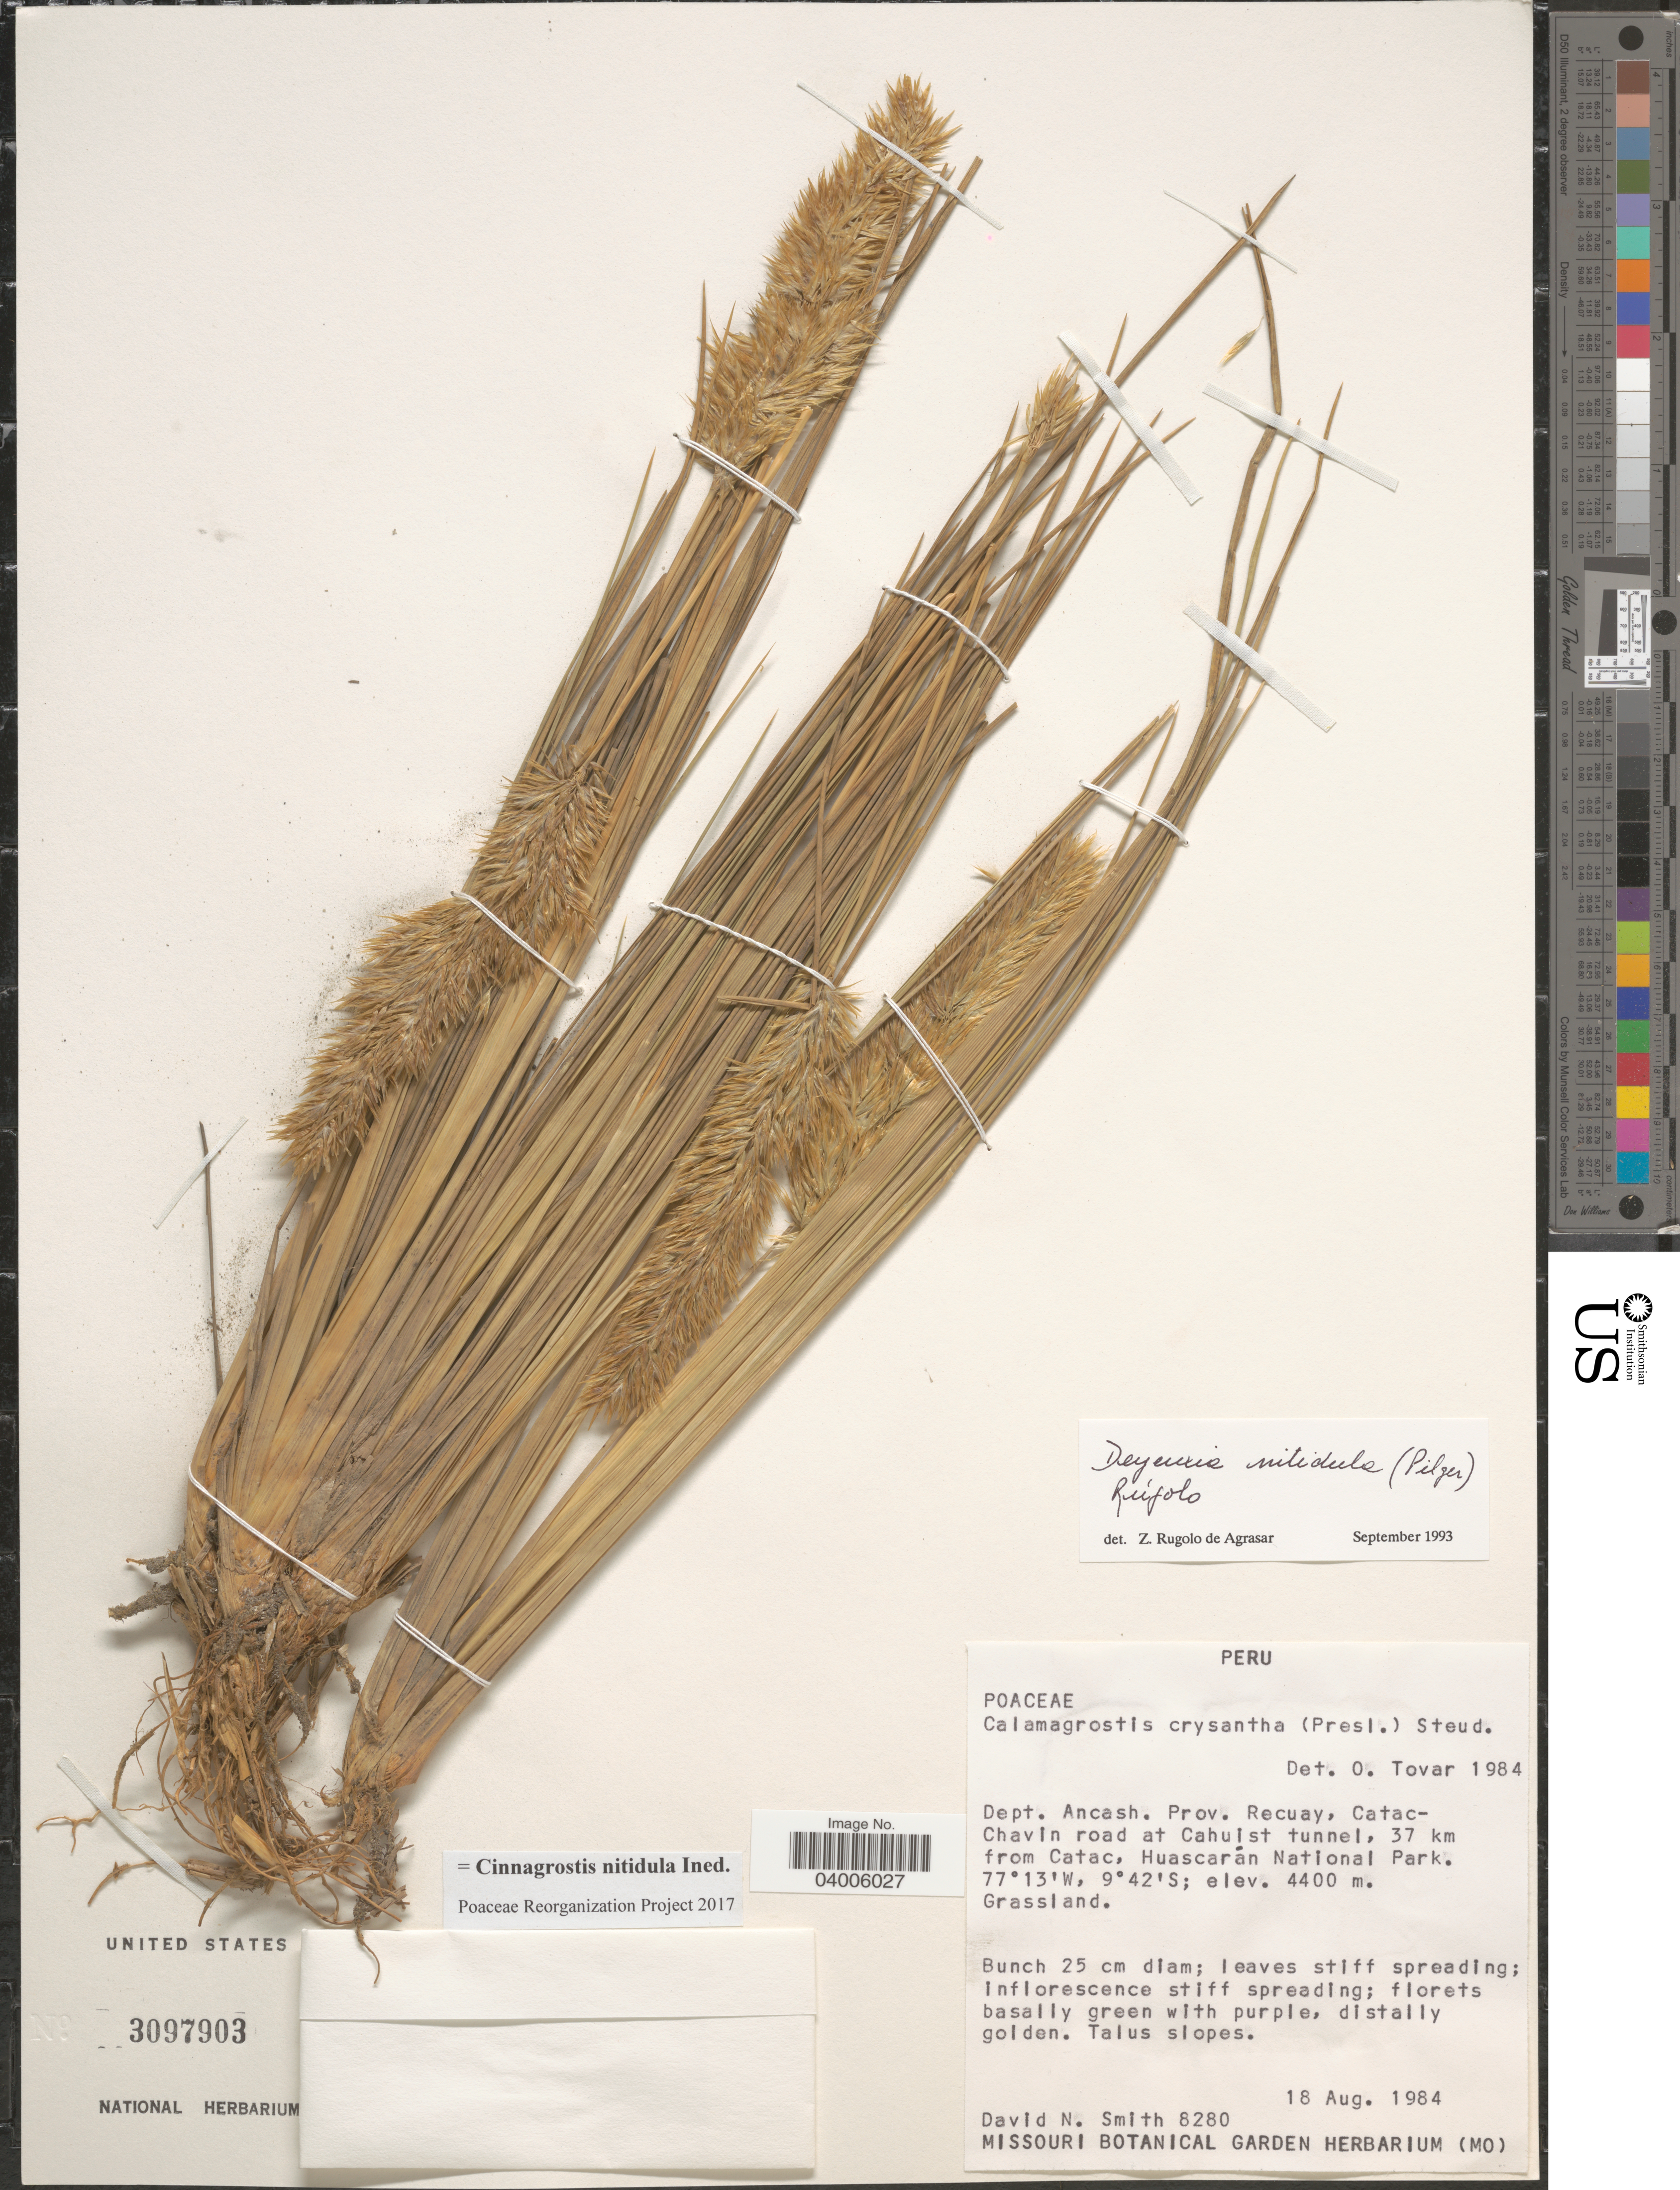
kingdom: Plantae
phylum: Tracheophyta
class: Liliopsida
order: Poales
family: Poaceae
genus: Cinnagrostis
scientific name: Cinnagrostis nitidula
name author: (Wedd.) P.M. Peterson et al.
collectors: D. Smith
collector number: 8280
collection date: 1984-08-18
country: Peru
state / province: Ancash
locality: Dept. Ancash. Prov. Recuay, Catac-Chavin road at Cahuist tunnel, 37 km from Catac, Huascarán National Park.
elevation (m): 4400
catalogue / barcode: US 3097903